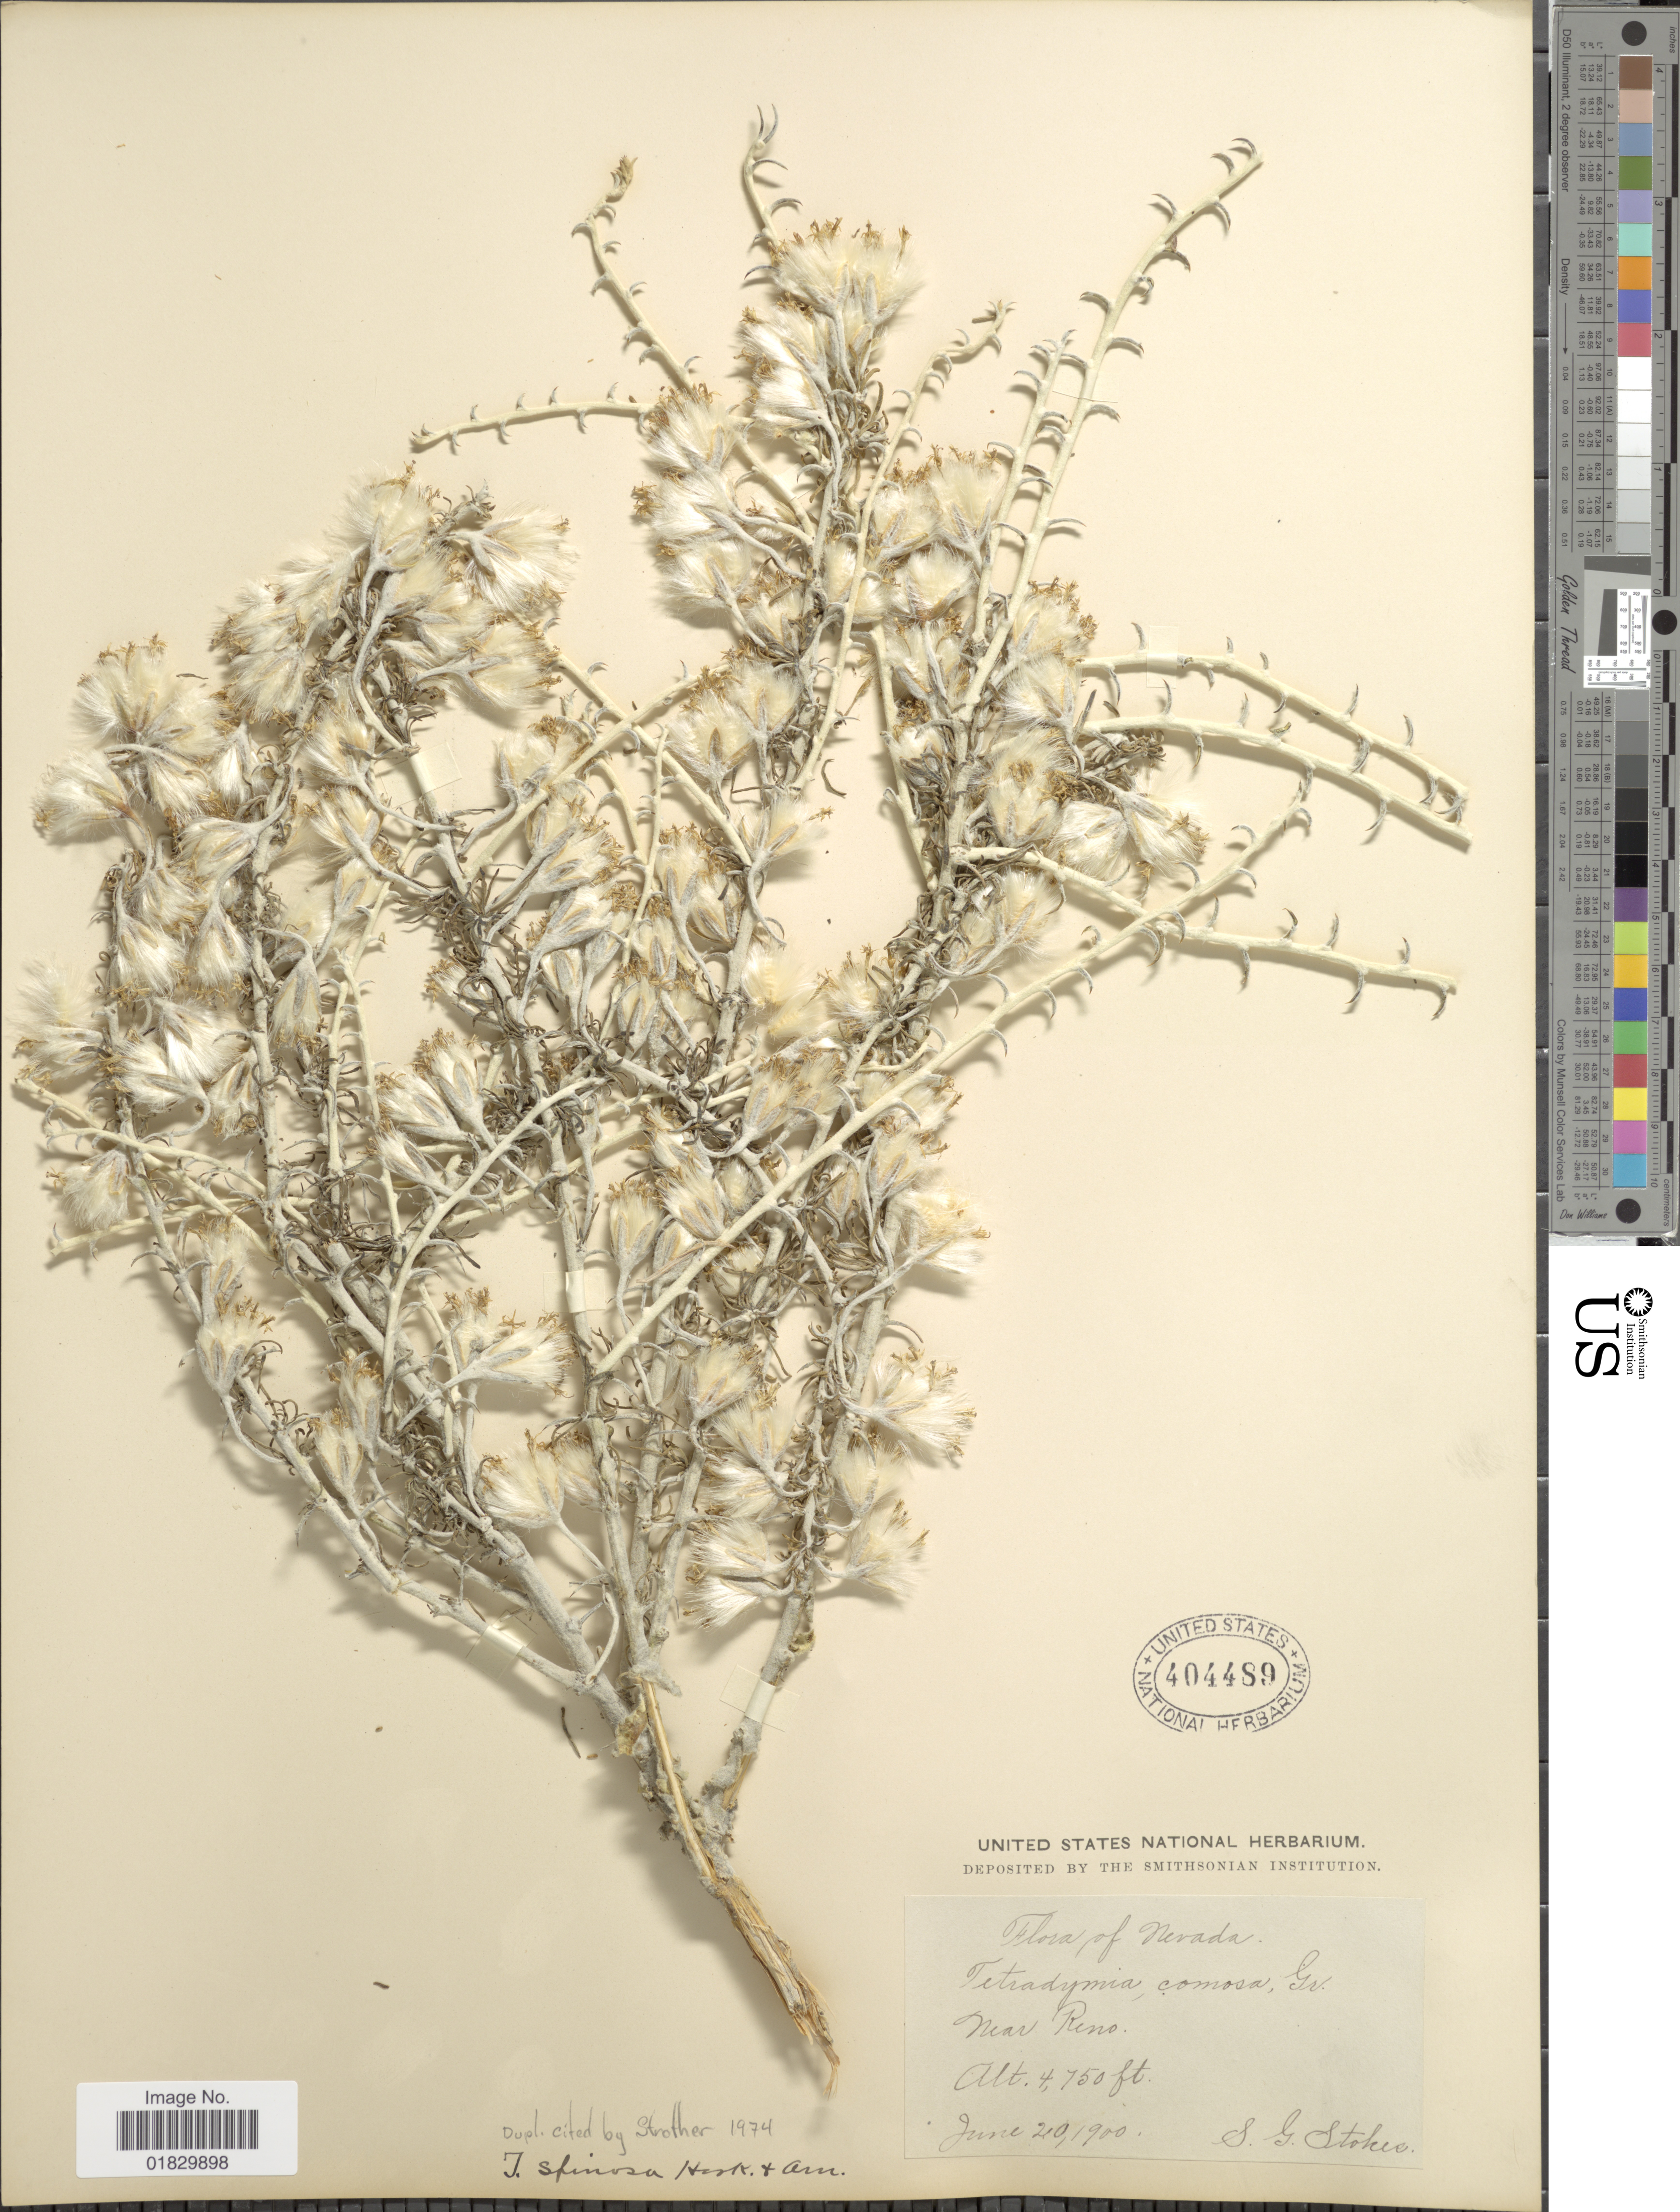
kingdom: Plantae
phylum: Tracheophyta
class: Magnoliopsida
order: Asterales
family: Asteraceae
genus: Tetradymia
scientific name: Tetradymia spinosa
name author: Hook. & Arn.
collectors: S. G. Stokes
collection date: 1900-06-20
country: United States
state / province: Nevada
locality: Near Reno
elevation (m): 1448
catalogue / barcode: US 404489